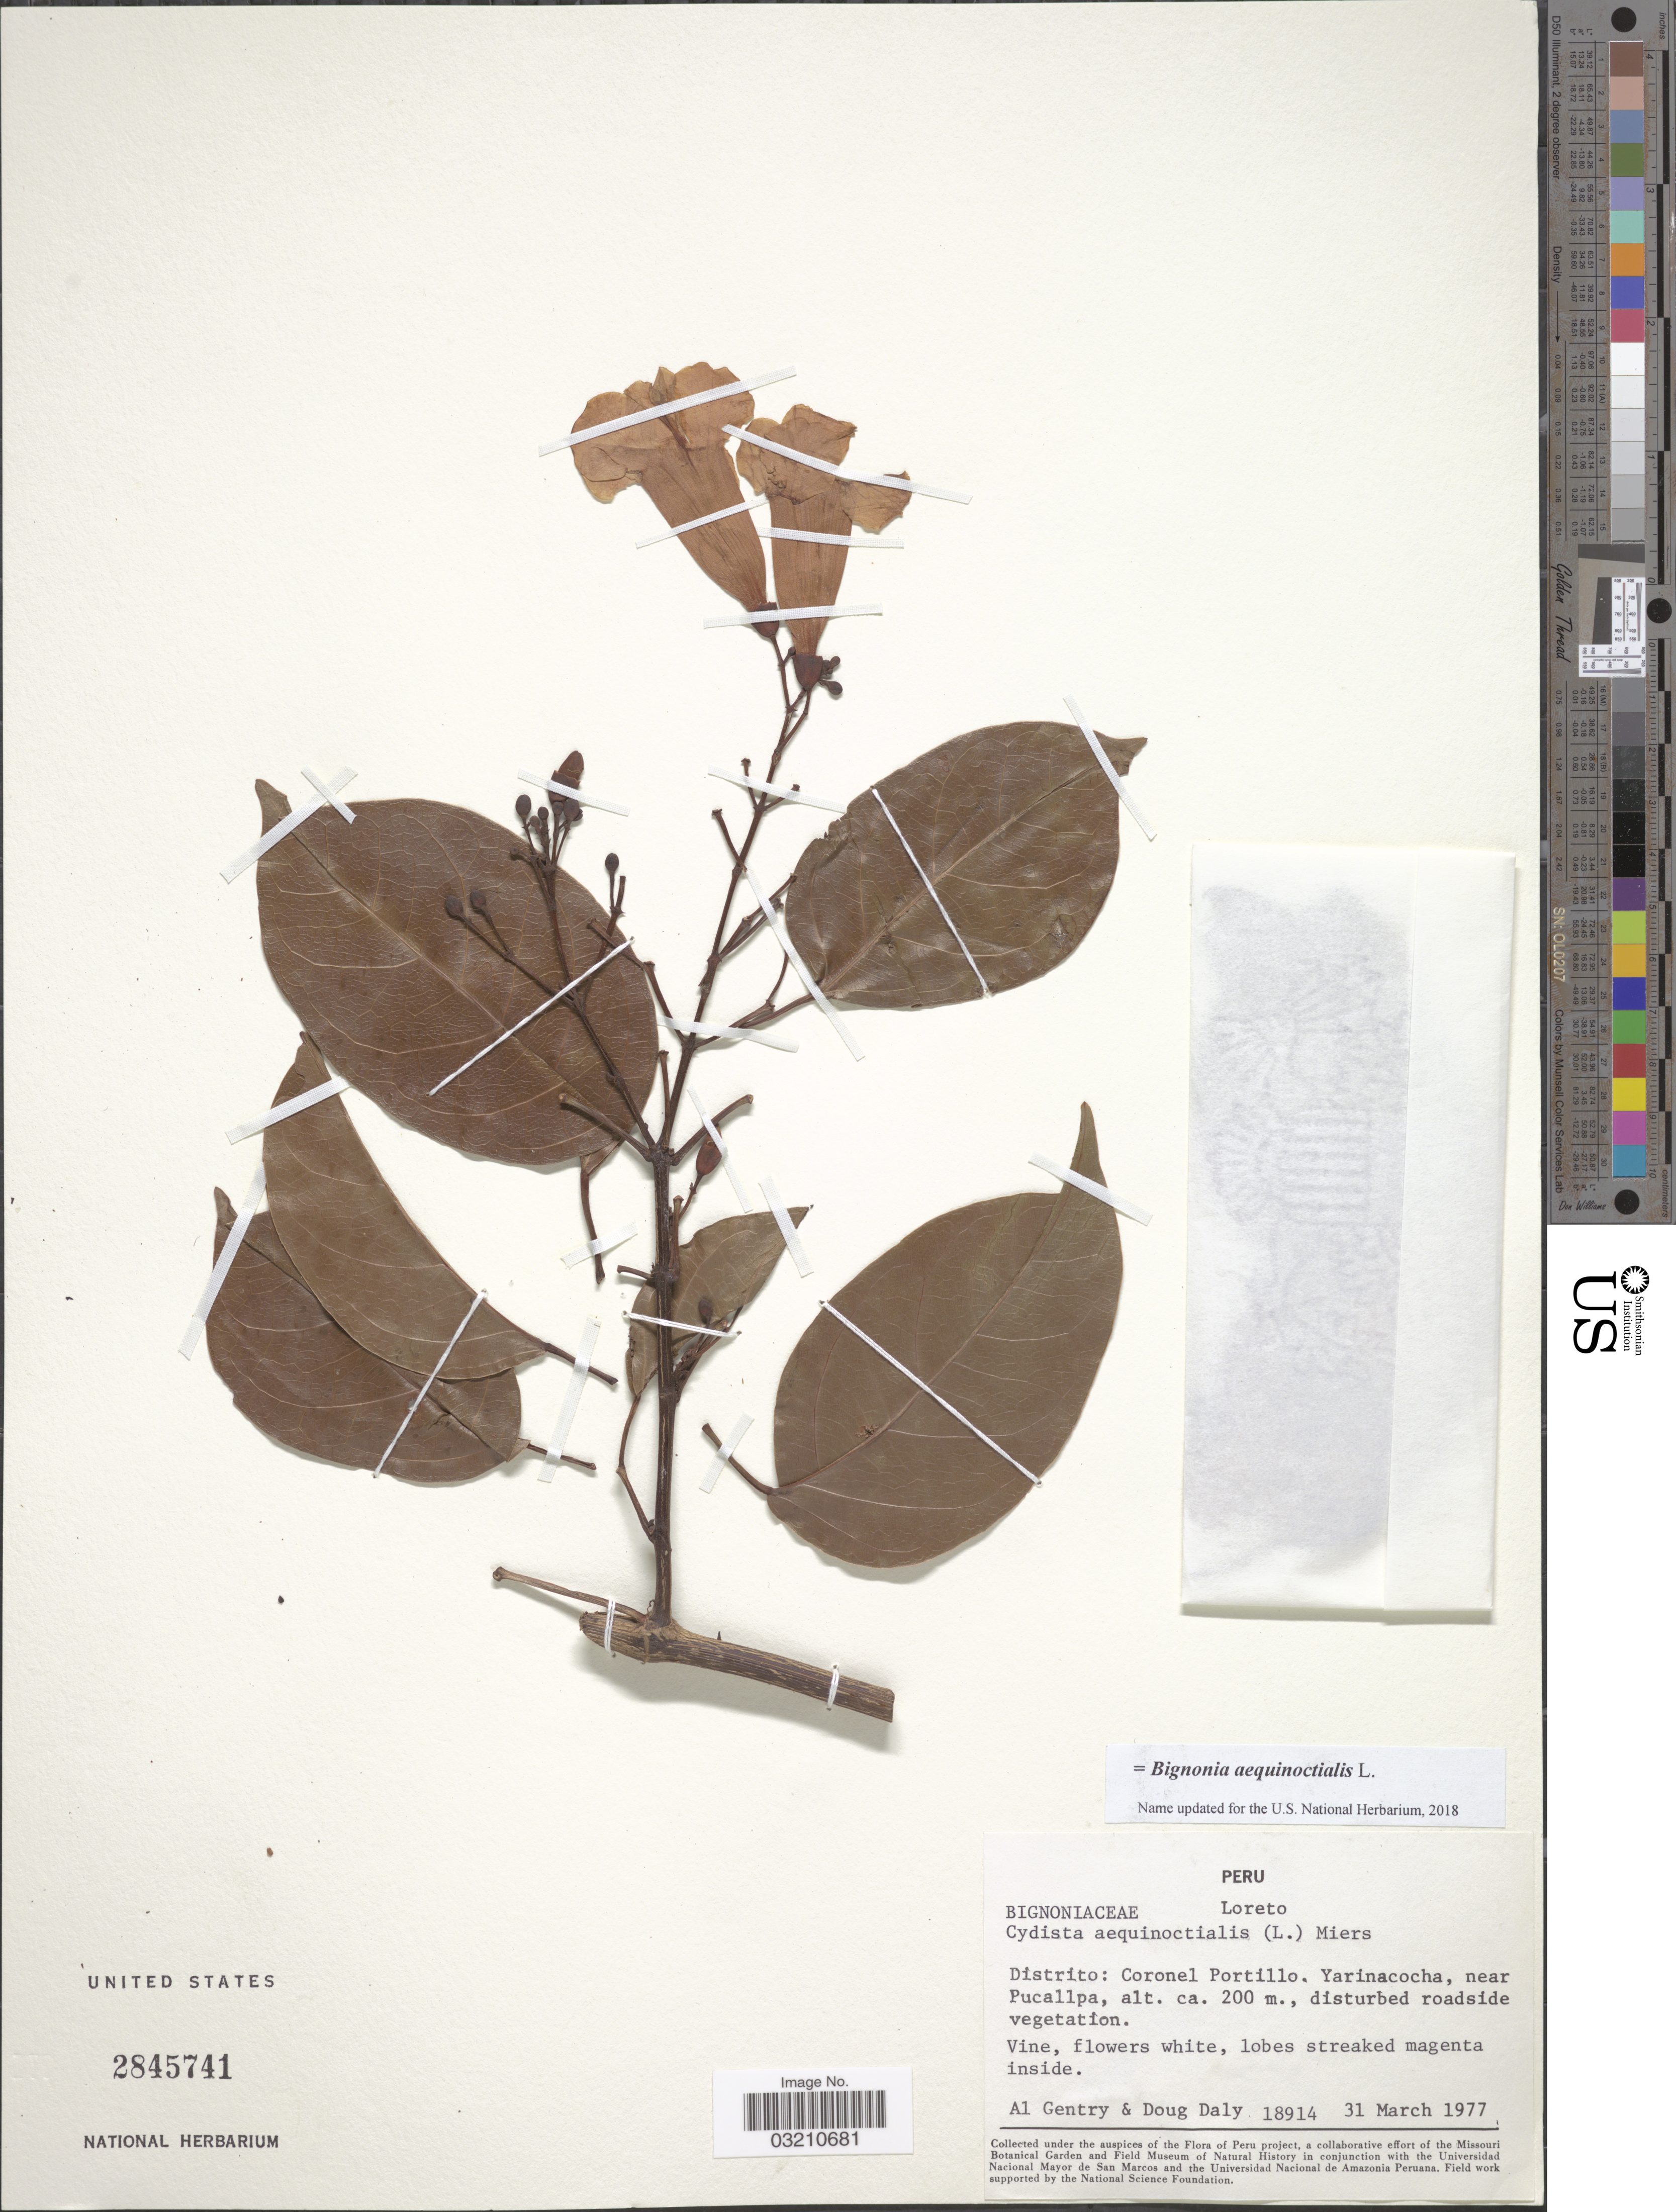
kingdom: Plantae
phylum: Tracheophyta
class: Magnoliopsida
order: Lamiales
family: Bignoniaceae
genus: Bignonia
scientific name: Bignonia aequinoctialis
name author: L.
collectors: A. H. Gentry & D. C. Daly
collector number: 18914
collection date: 1977-03-31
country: Peru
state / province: Loreto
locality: Distrito: Coronel Portillo. Yarinacocha, near Pucallpa.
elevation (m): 200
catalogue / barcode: US 2845741